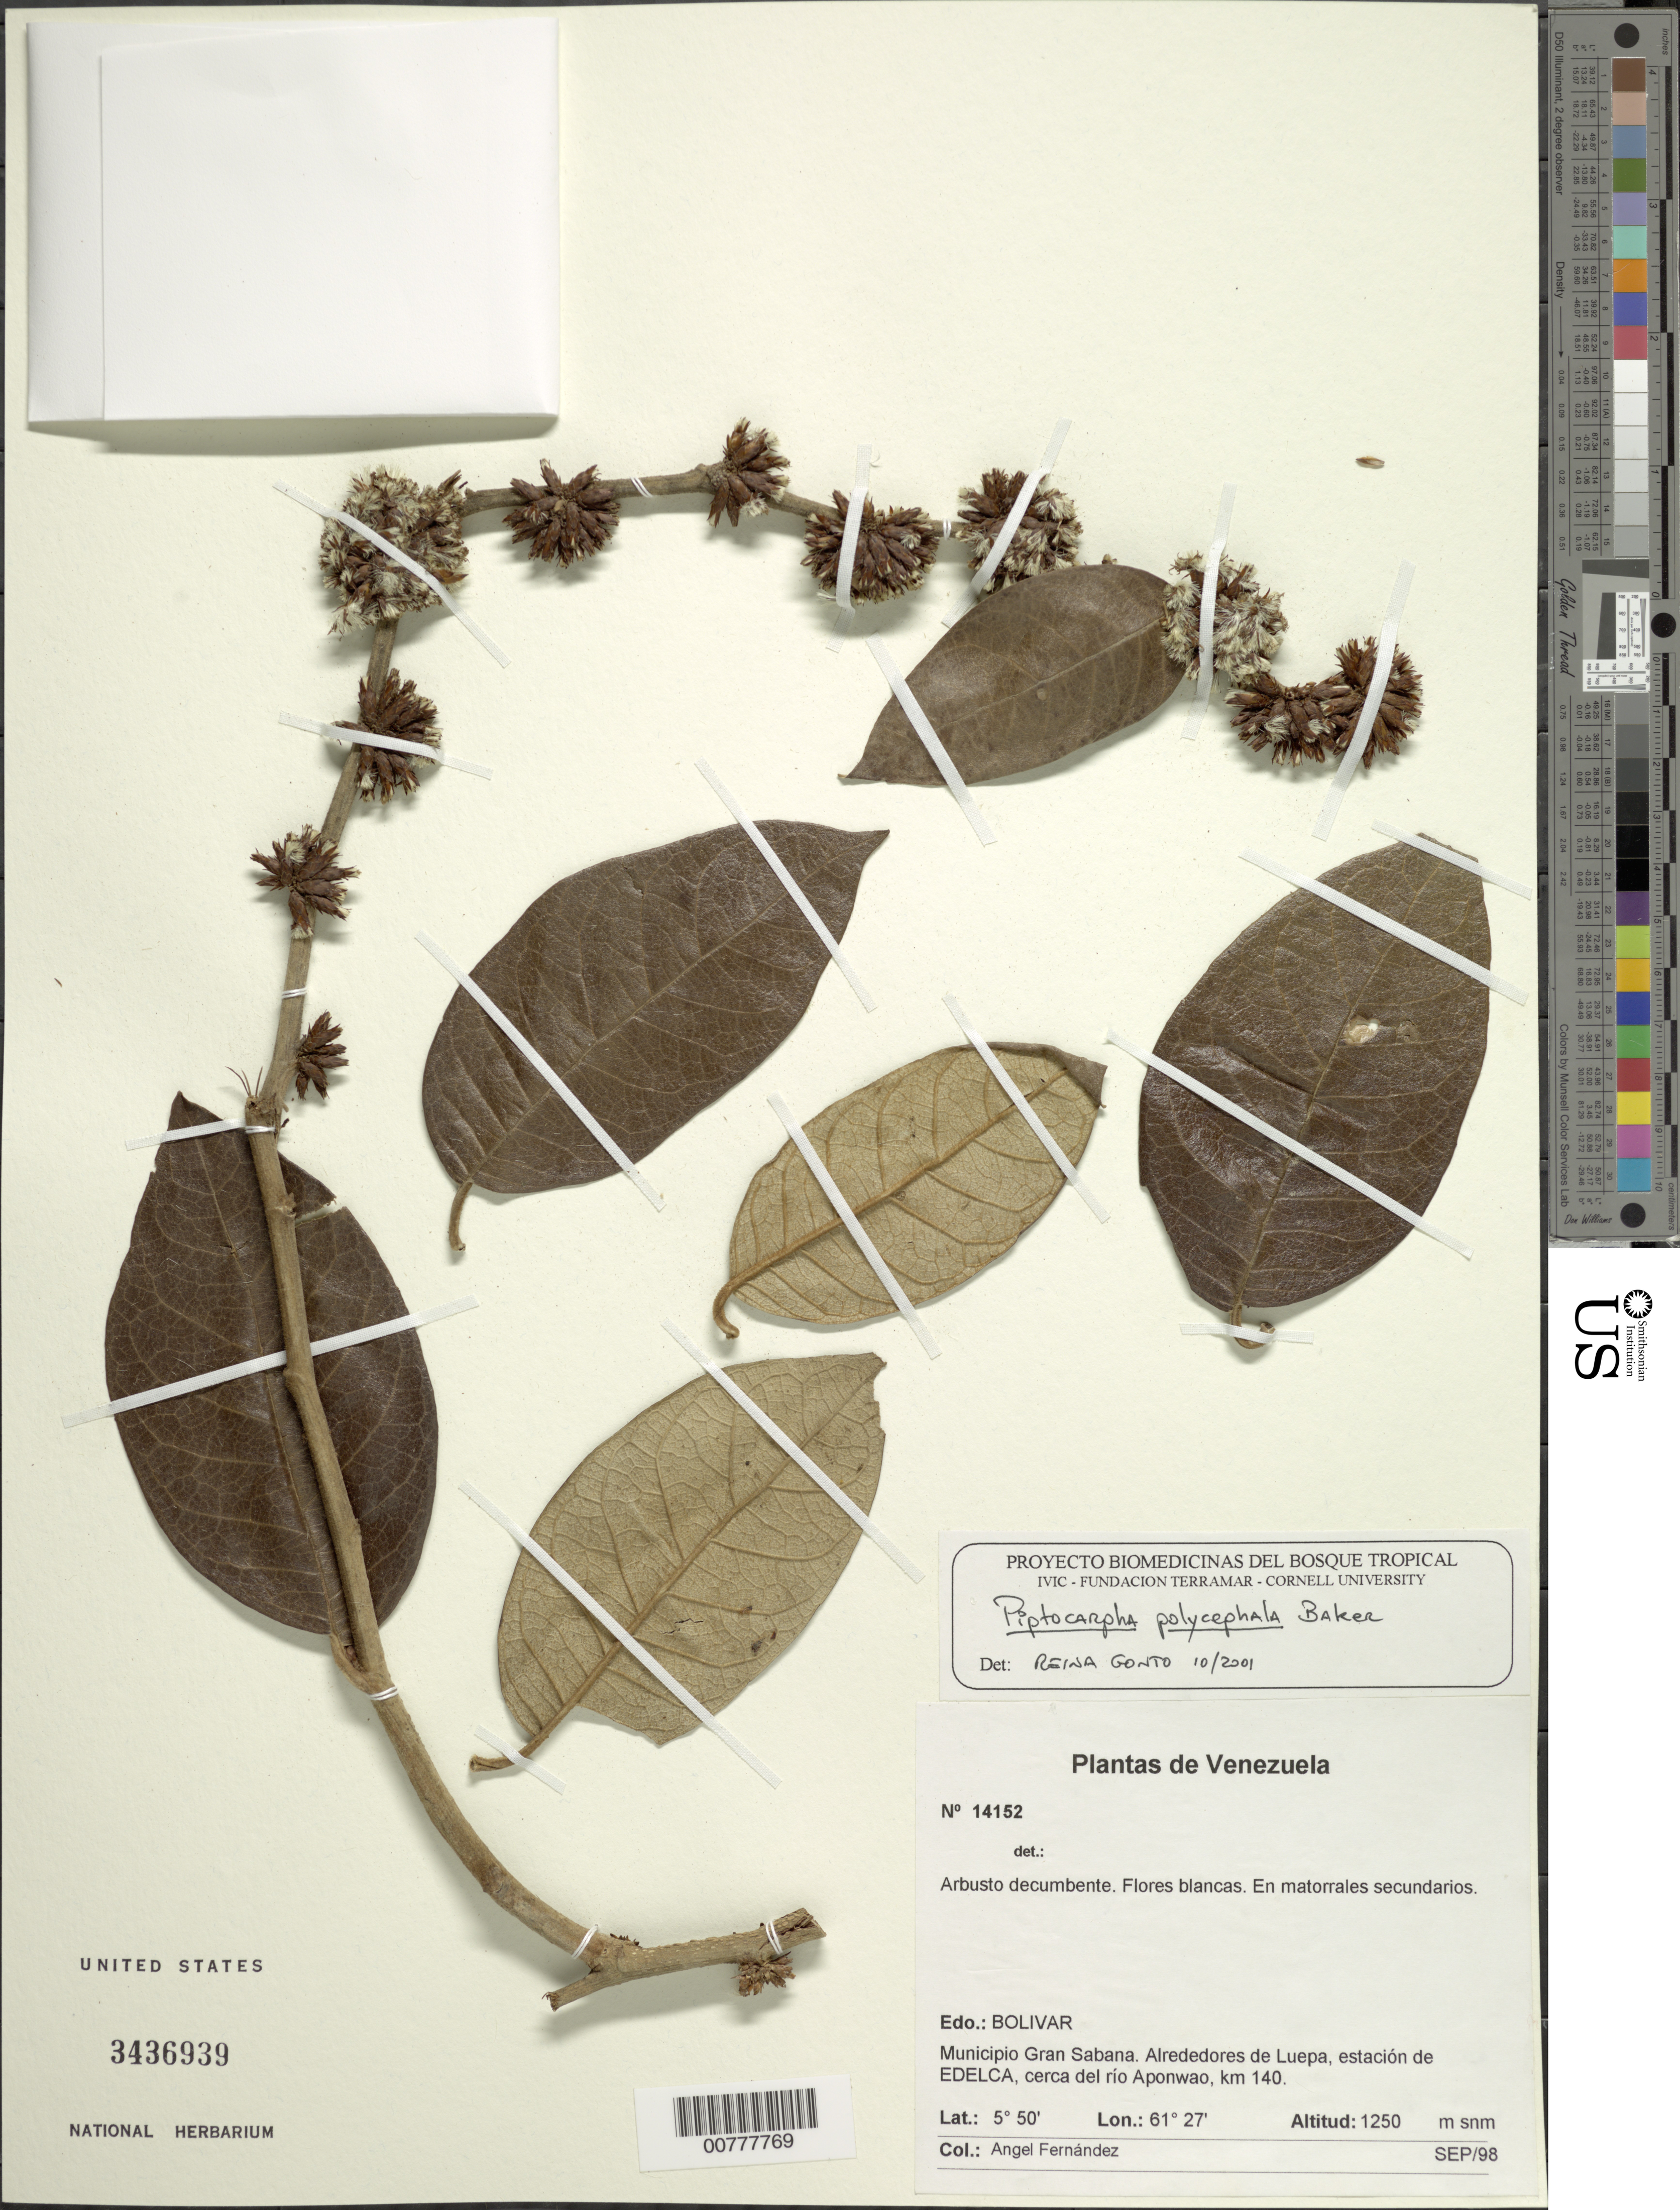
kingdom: Plantae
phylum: Tracheophyta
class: Magnoliopsida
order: Asterales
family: Asteraceae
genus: Piptocarpha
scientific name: Piptocarpha polycephala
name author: Baker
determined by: Gonto, R.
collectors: A. Fernández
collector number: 14152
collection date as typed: Sep-98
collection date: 1998-09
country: Venezuela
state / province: Bolívar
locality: Mun. Gran Sabana, Luepa, estacion de EDELCA, cerca del Aponwao, km 140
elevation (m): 1250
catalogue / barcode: US 3436939